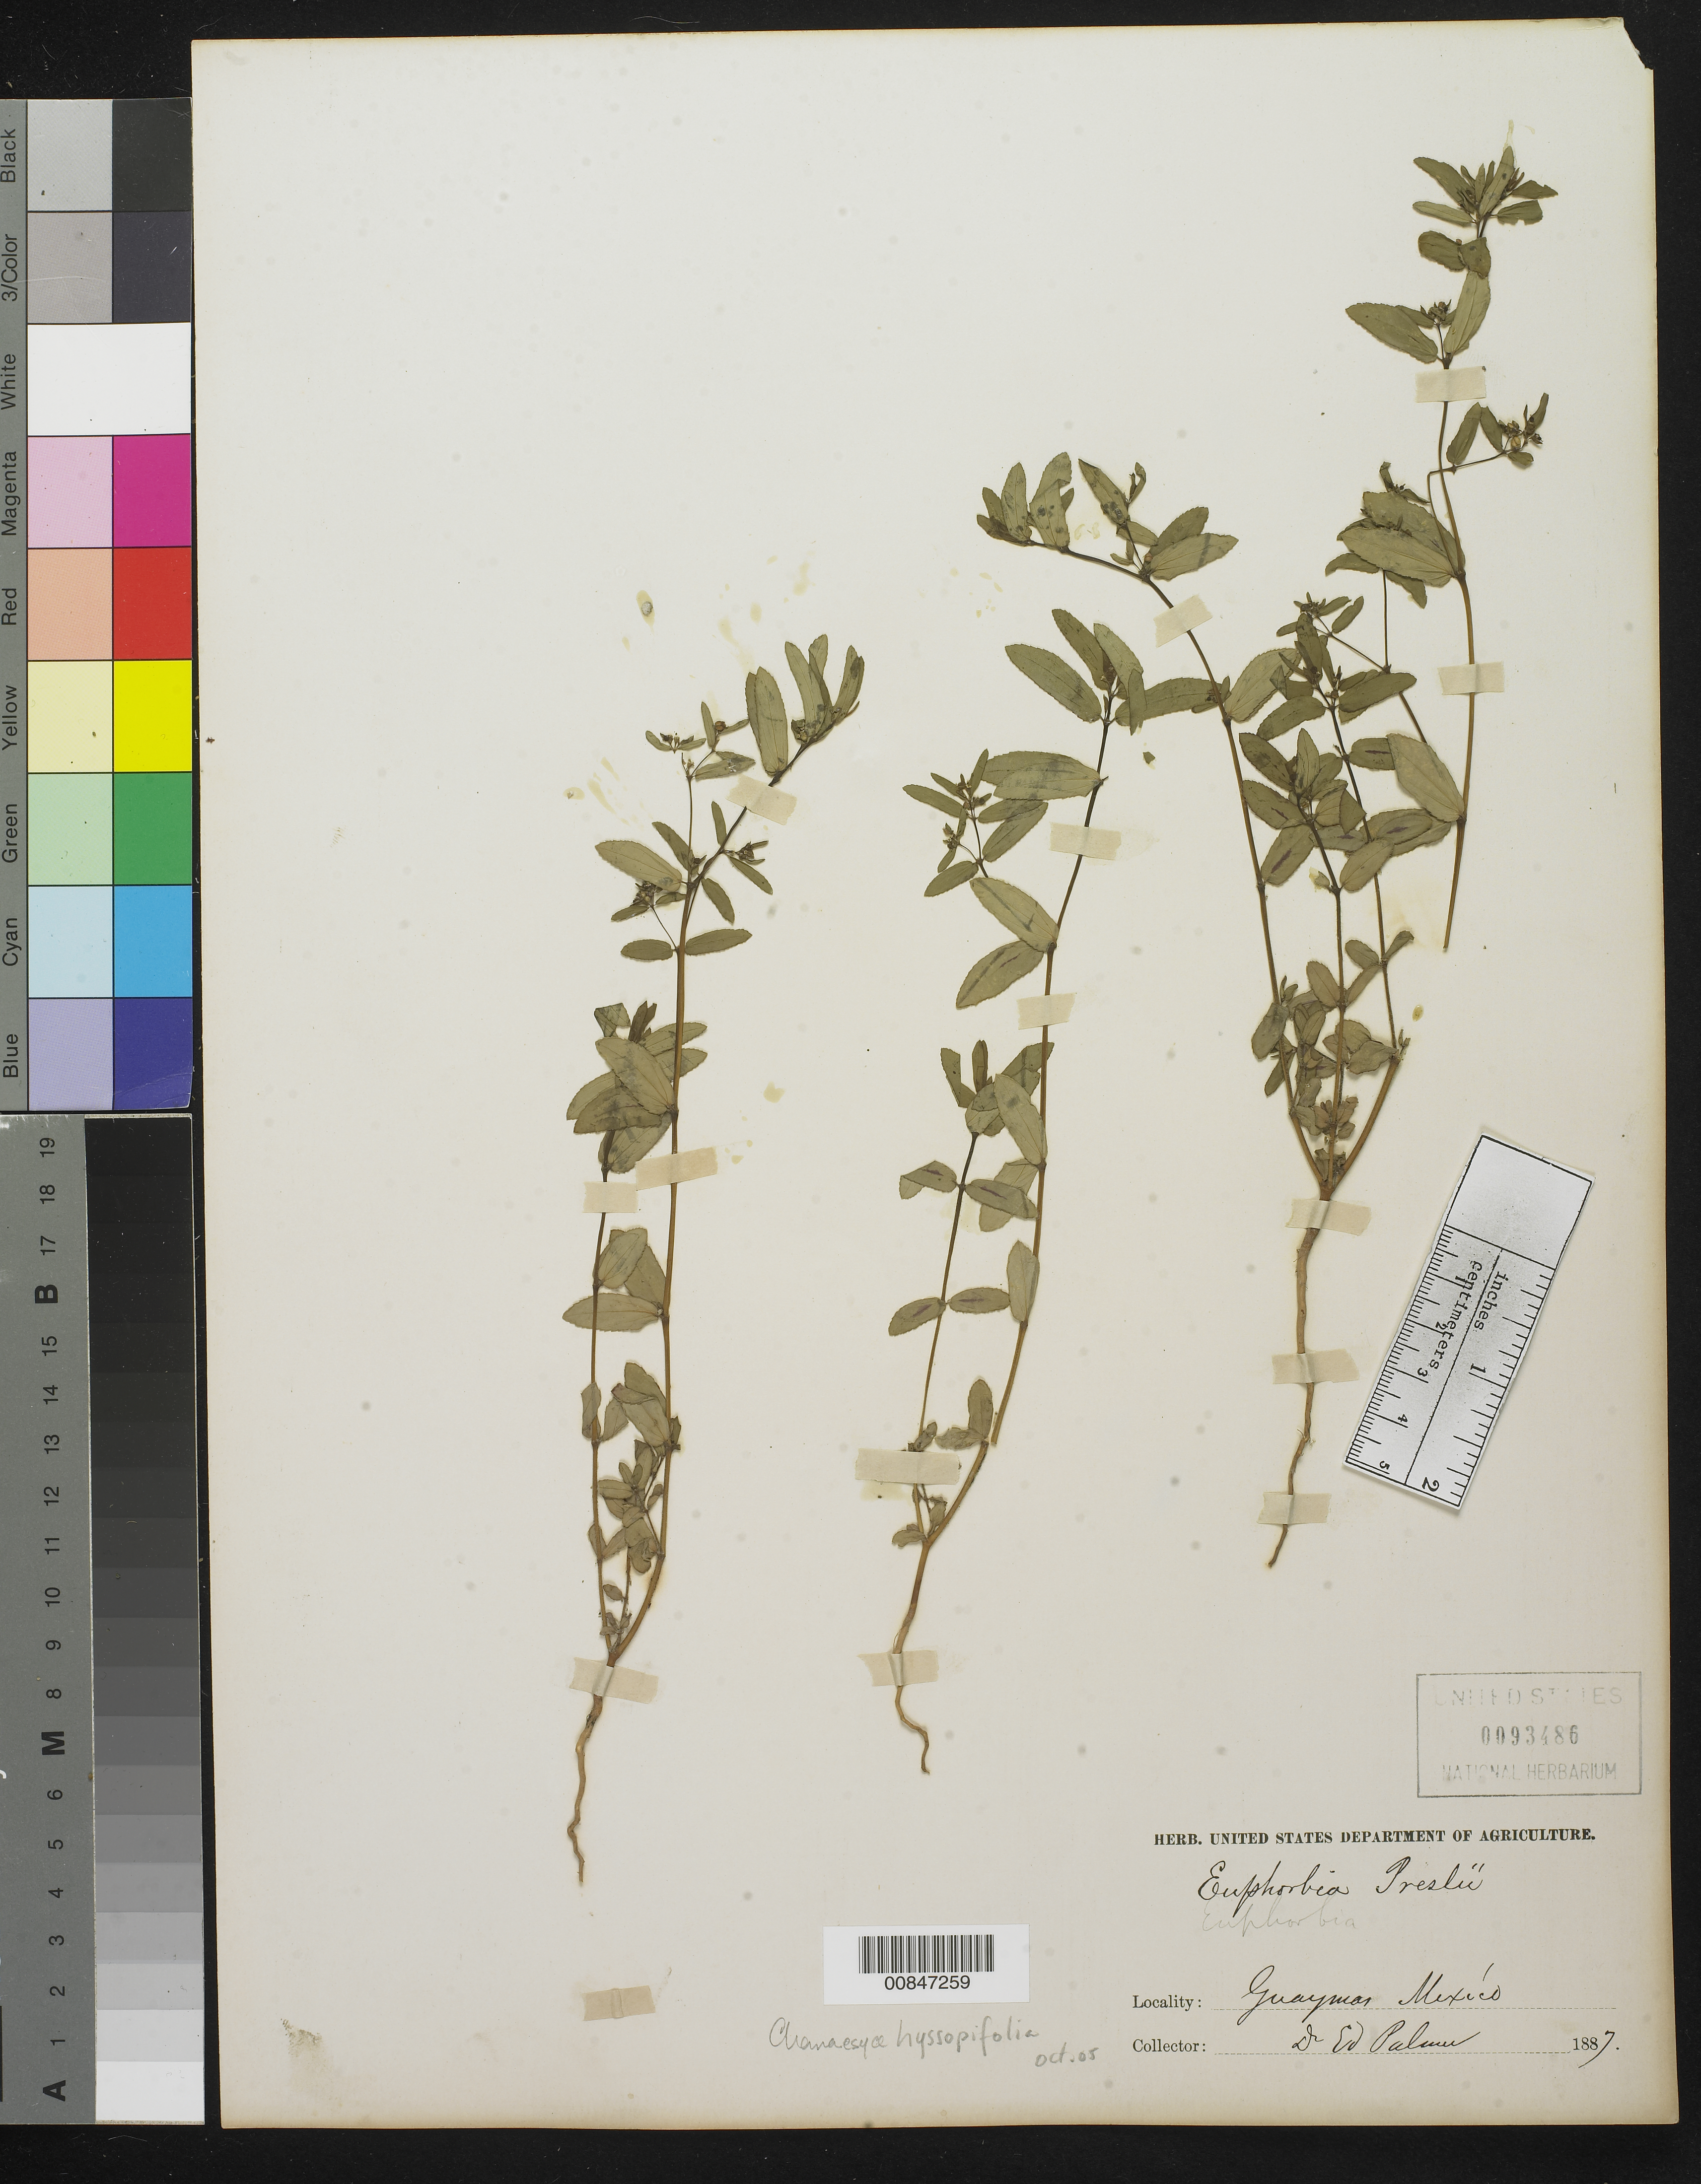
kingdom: Plantae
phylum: Tracheophyta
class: Magnoliopsida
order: Malpighiales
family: Euphorbiaceae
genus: Euphorbia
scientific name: Euphorbia hyssopifolia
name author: L.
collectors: E. Palmer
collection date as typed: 1887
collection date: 1887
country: Mexico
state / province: Sonora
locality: Guaymas, Sonora.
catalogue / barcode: US 93486